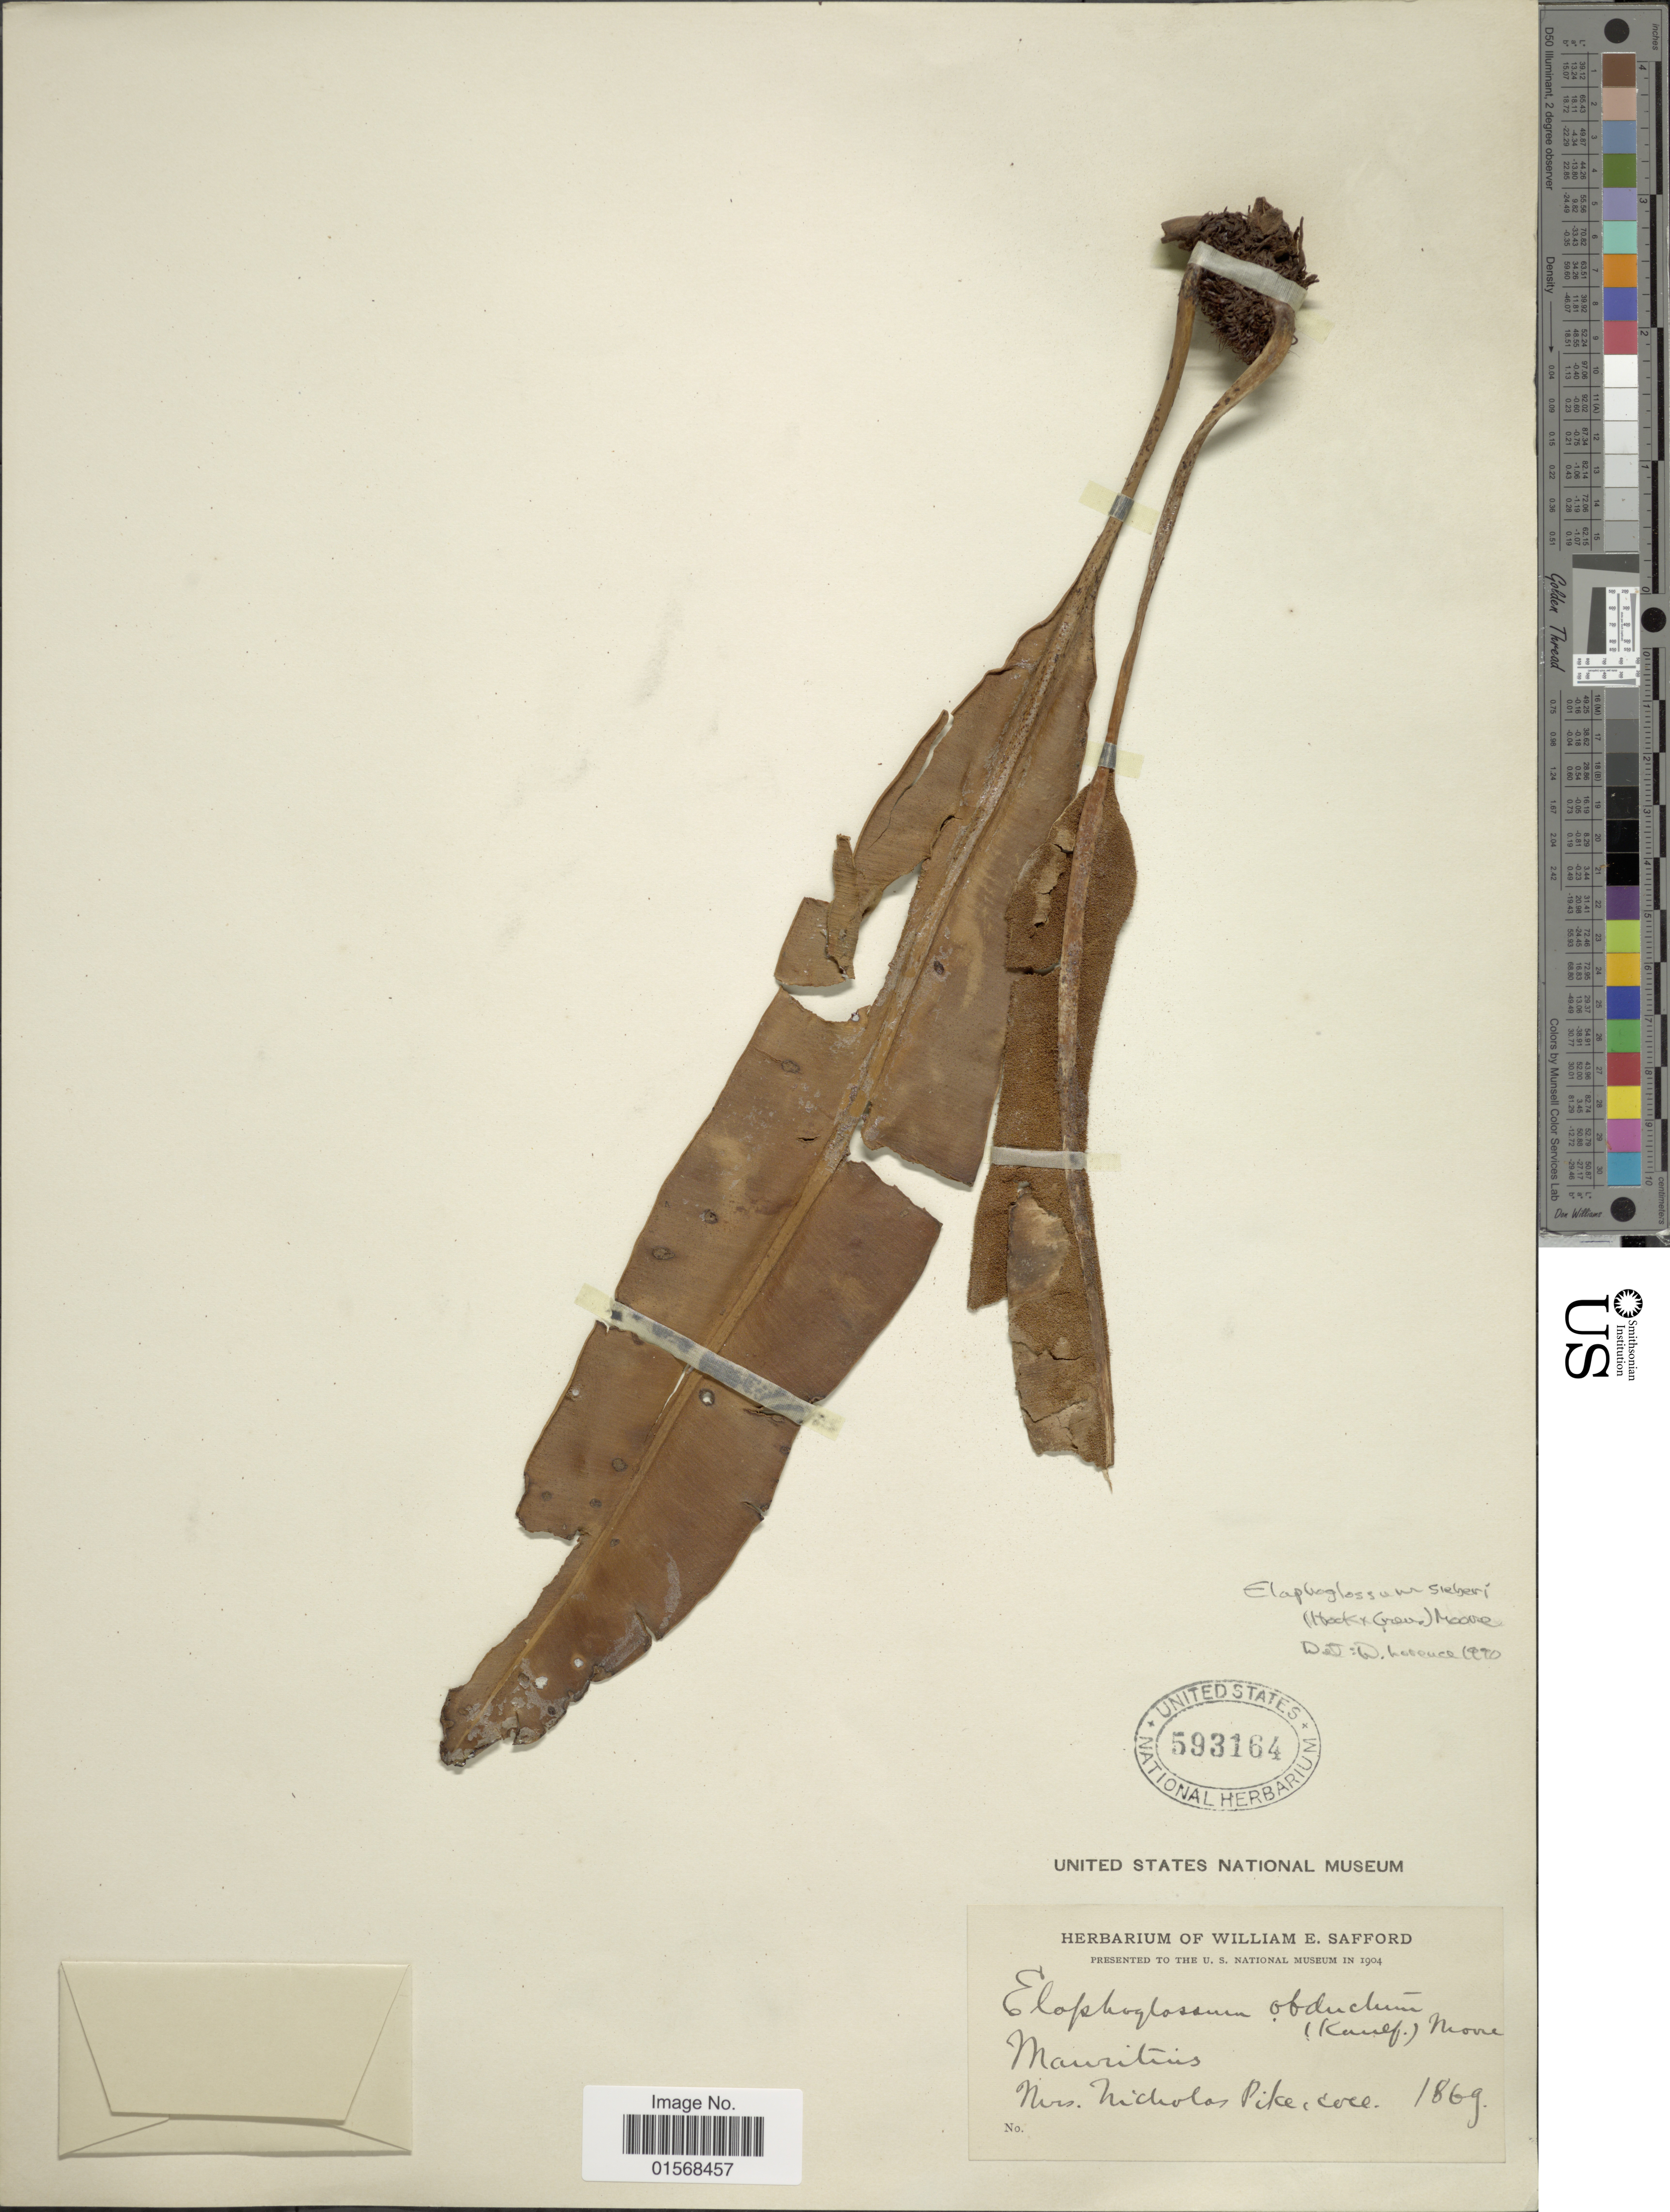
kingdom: Plantae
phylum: Tracheophyta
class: Polypodiopsida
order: Polypodiales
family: Dryopteridaceae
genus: Elaphoglossum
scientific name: Elaphoglossum sieberi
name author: (Hook. & Grev.) T. Moore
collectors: N. Pike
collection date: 1869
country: Mauritius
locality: Mauritius.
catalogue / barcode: US 593164